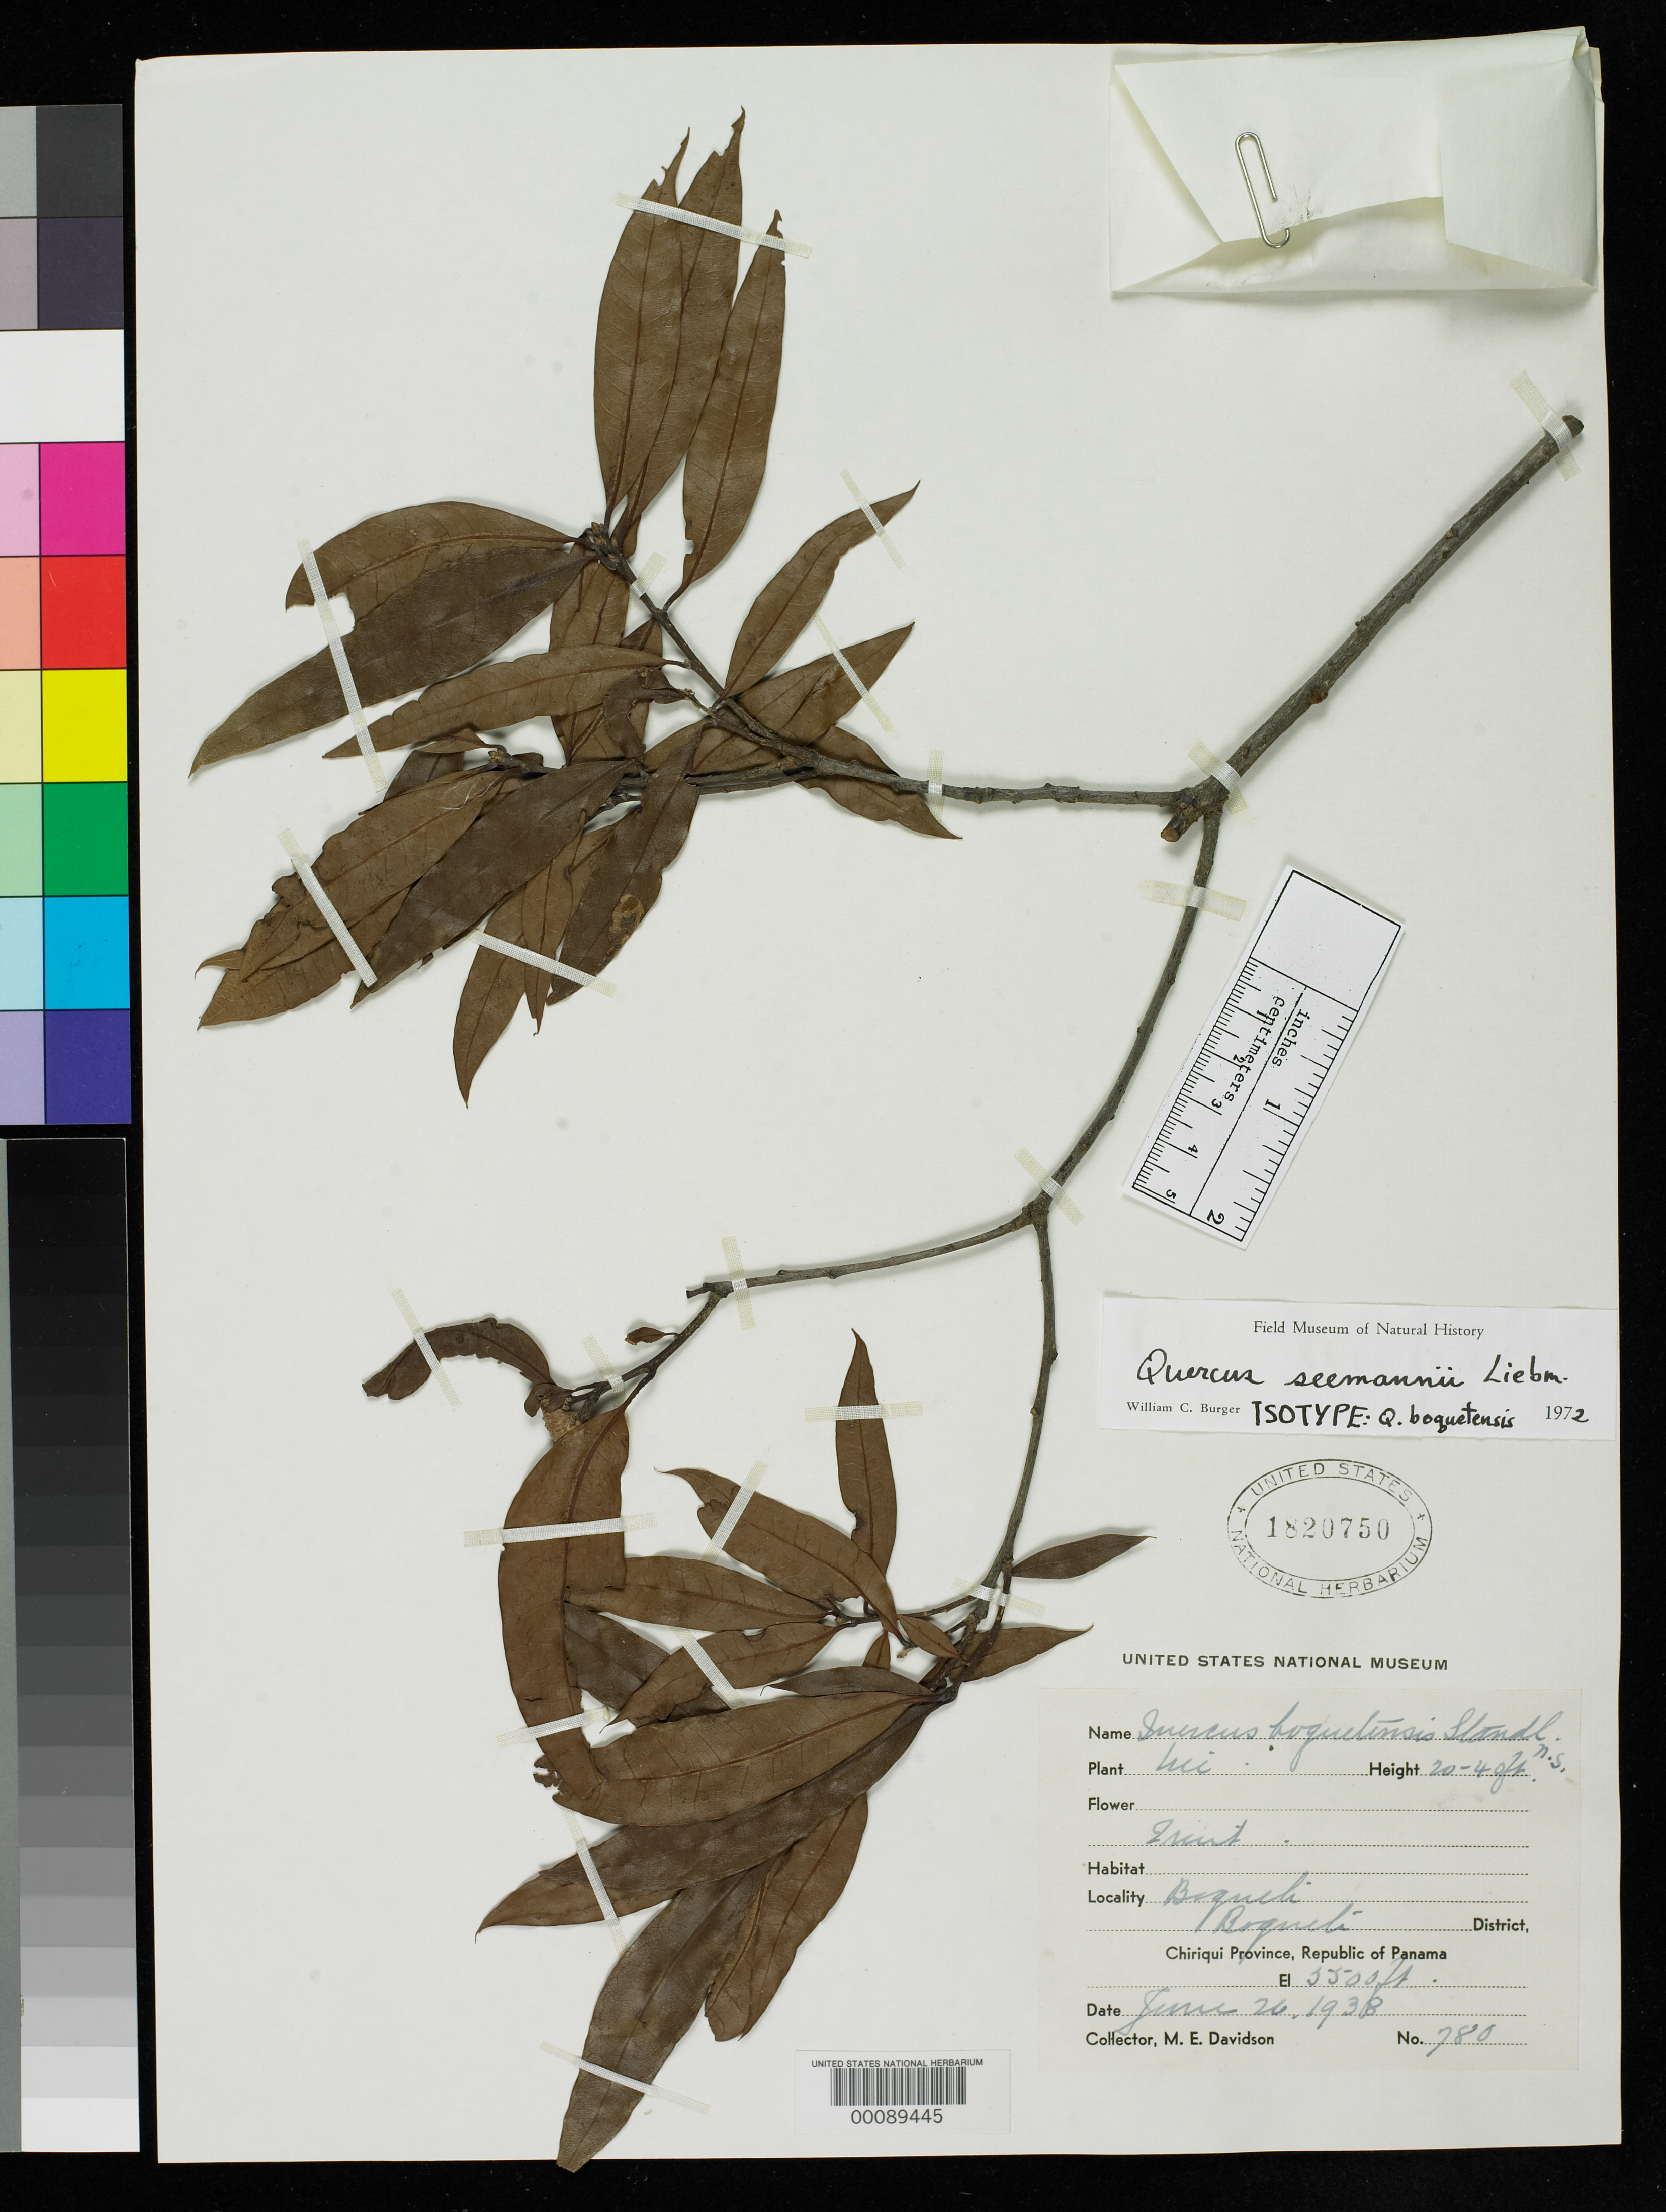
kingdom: Plantae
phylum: Tracheophyta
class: Magnoliopsida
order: Fagales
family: Fagaceae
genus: Quercus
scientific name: Quercus boquetensis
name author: Standl.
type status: Isotype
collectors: M. Davidson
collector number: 780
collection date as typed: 26 Jun 1938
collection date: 1938-06-26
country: Panama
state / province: Chiriquí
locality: Boquete.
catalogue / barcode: US 1820750